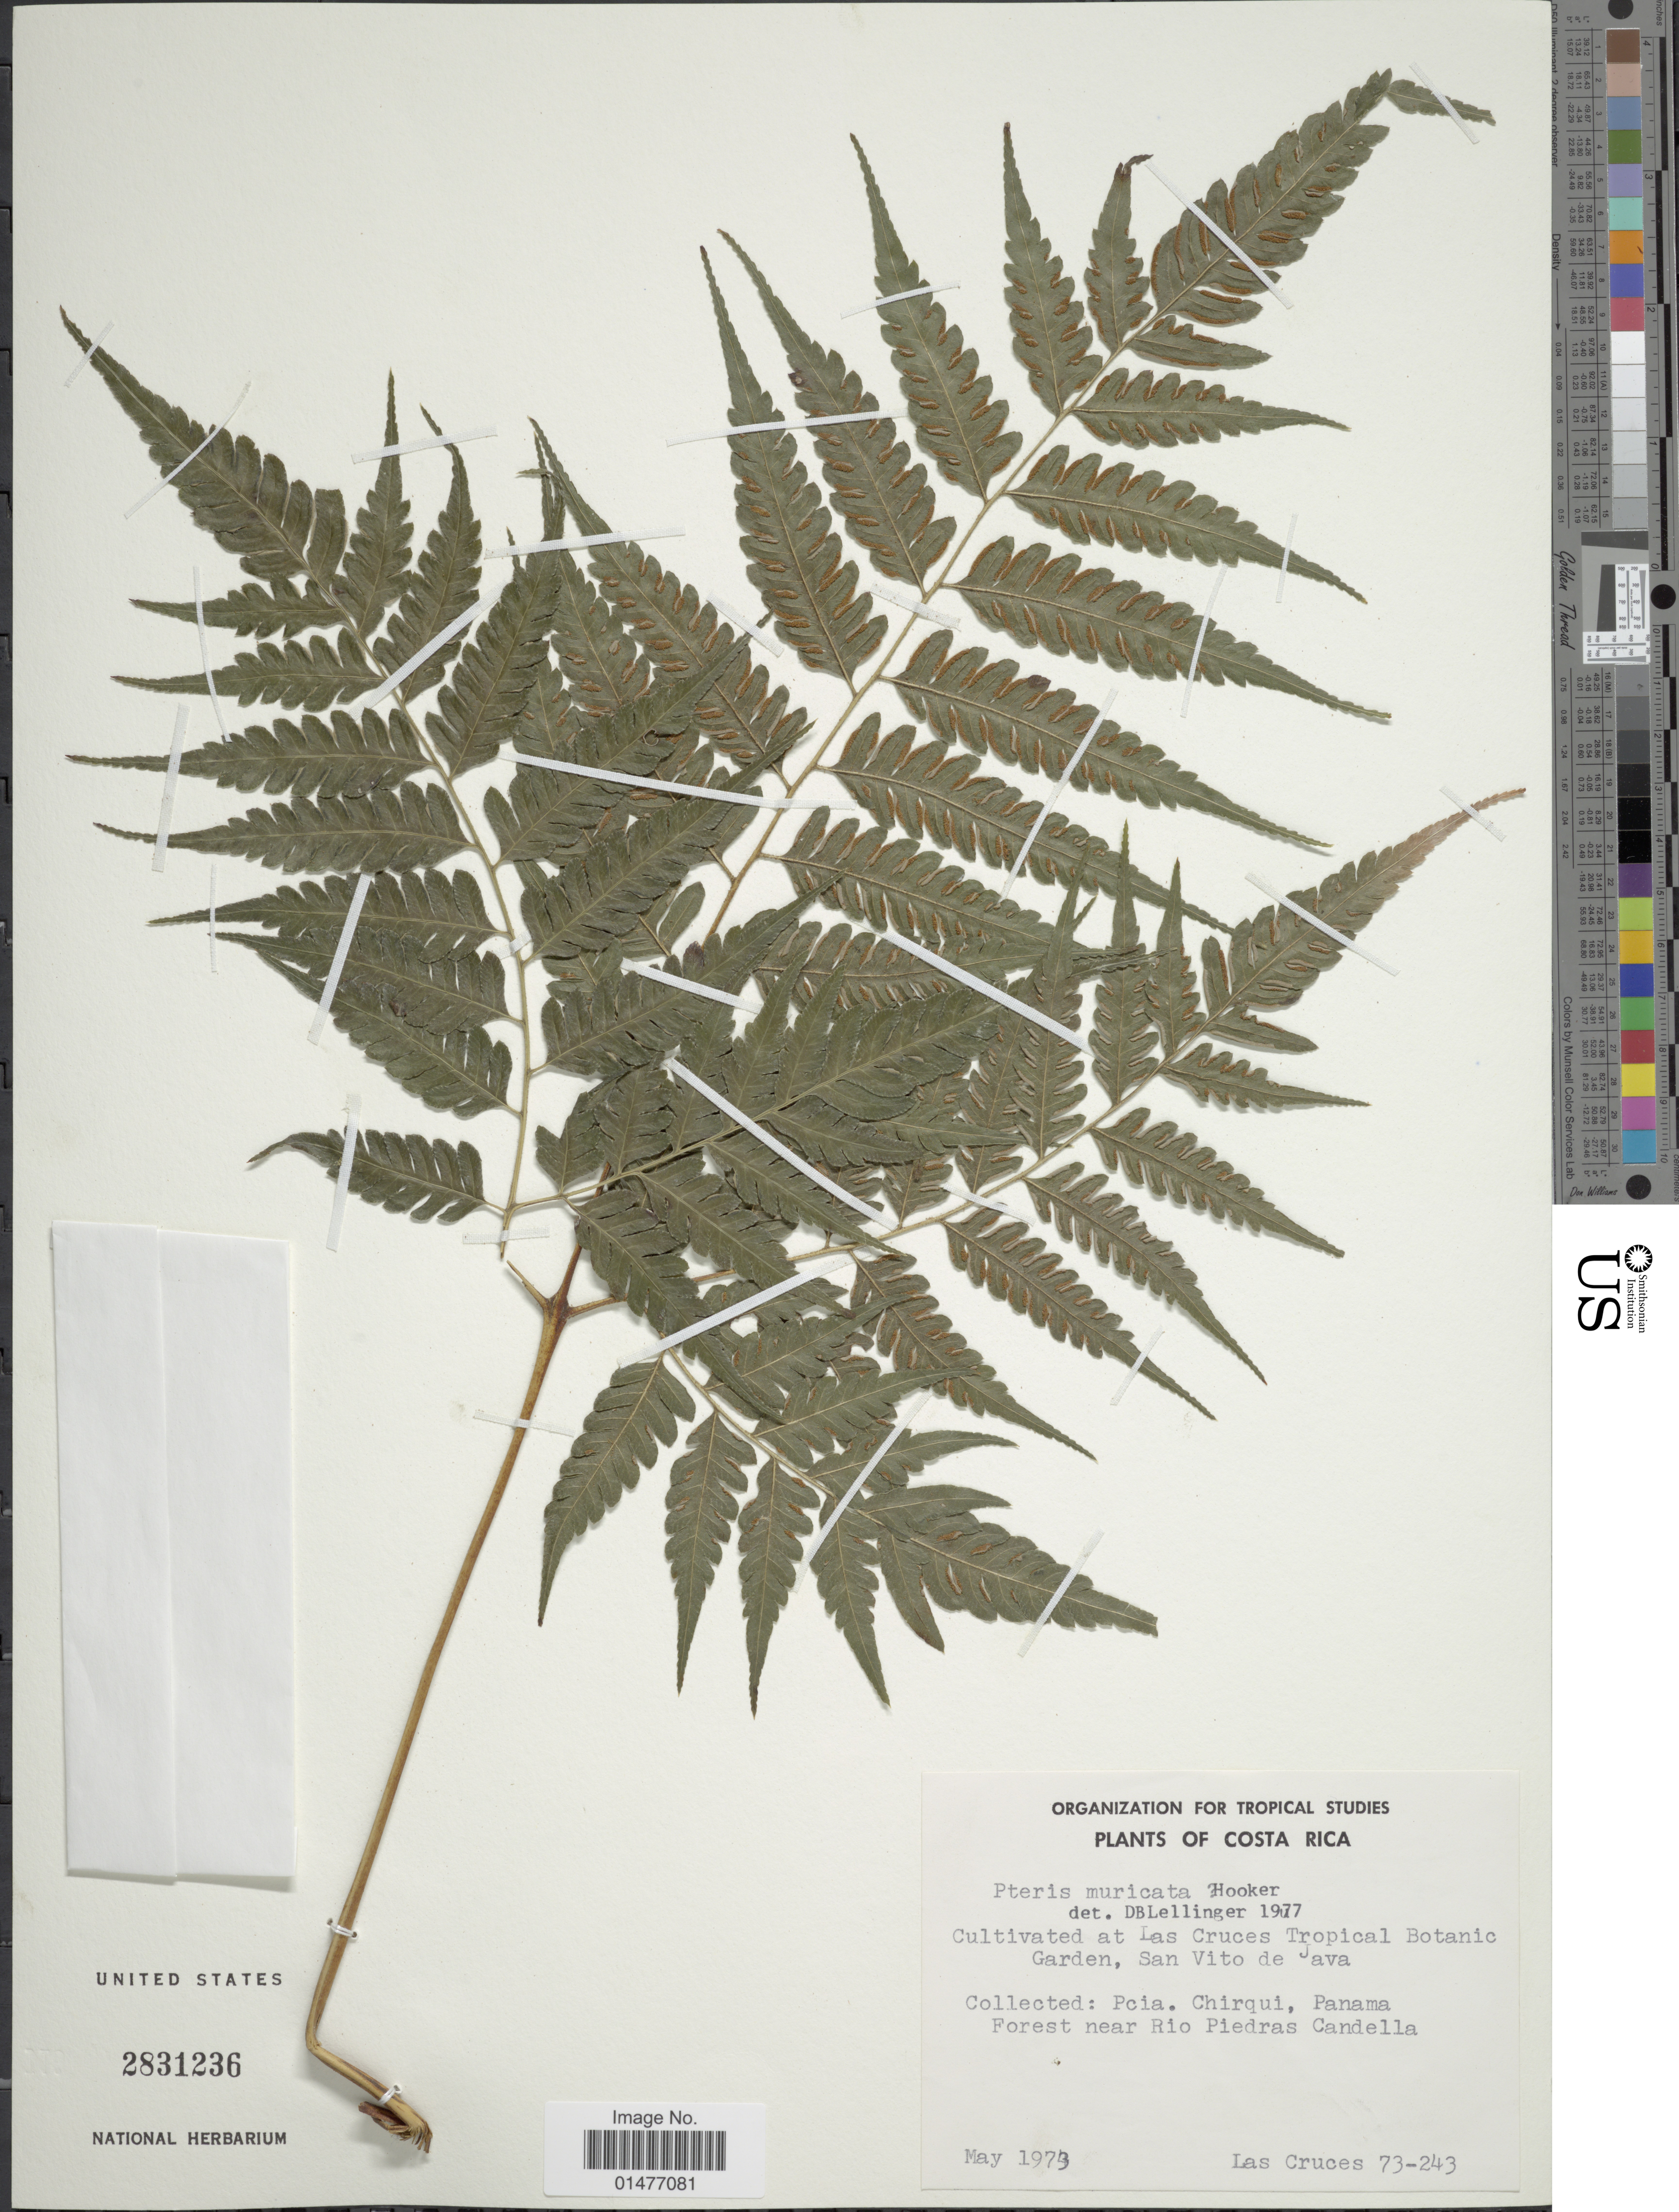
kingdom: Plantae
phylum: Tracheophyta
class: Polypodiopsida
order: Polypodiales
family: Pteridaceae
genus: Pteris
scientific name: Pteris muricata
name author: Rosenst.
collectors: Organization for tropical studies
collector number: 73-243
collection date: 1973-05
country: Costa Rica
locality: Plants of Costa Rica, Cultivated at Las Cruces Tropical Botanic Garden, San Vito de Java, Panama Forest near Rio Piedras Candella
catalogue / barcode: US 2831236